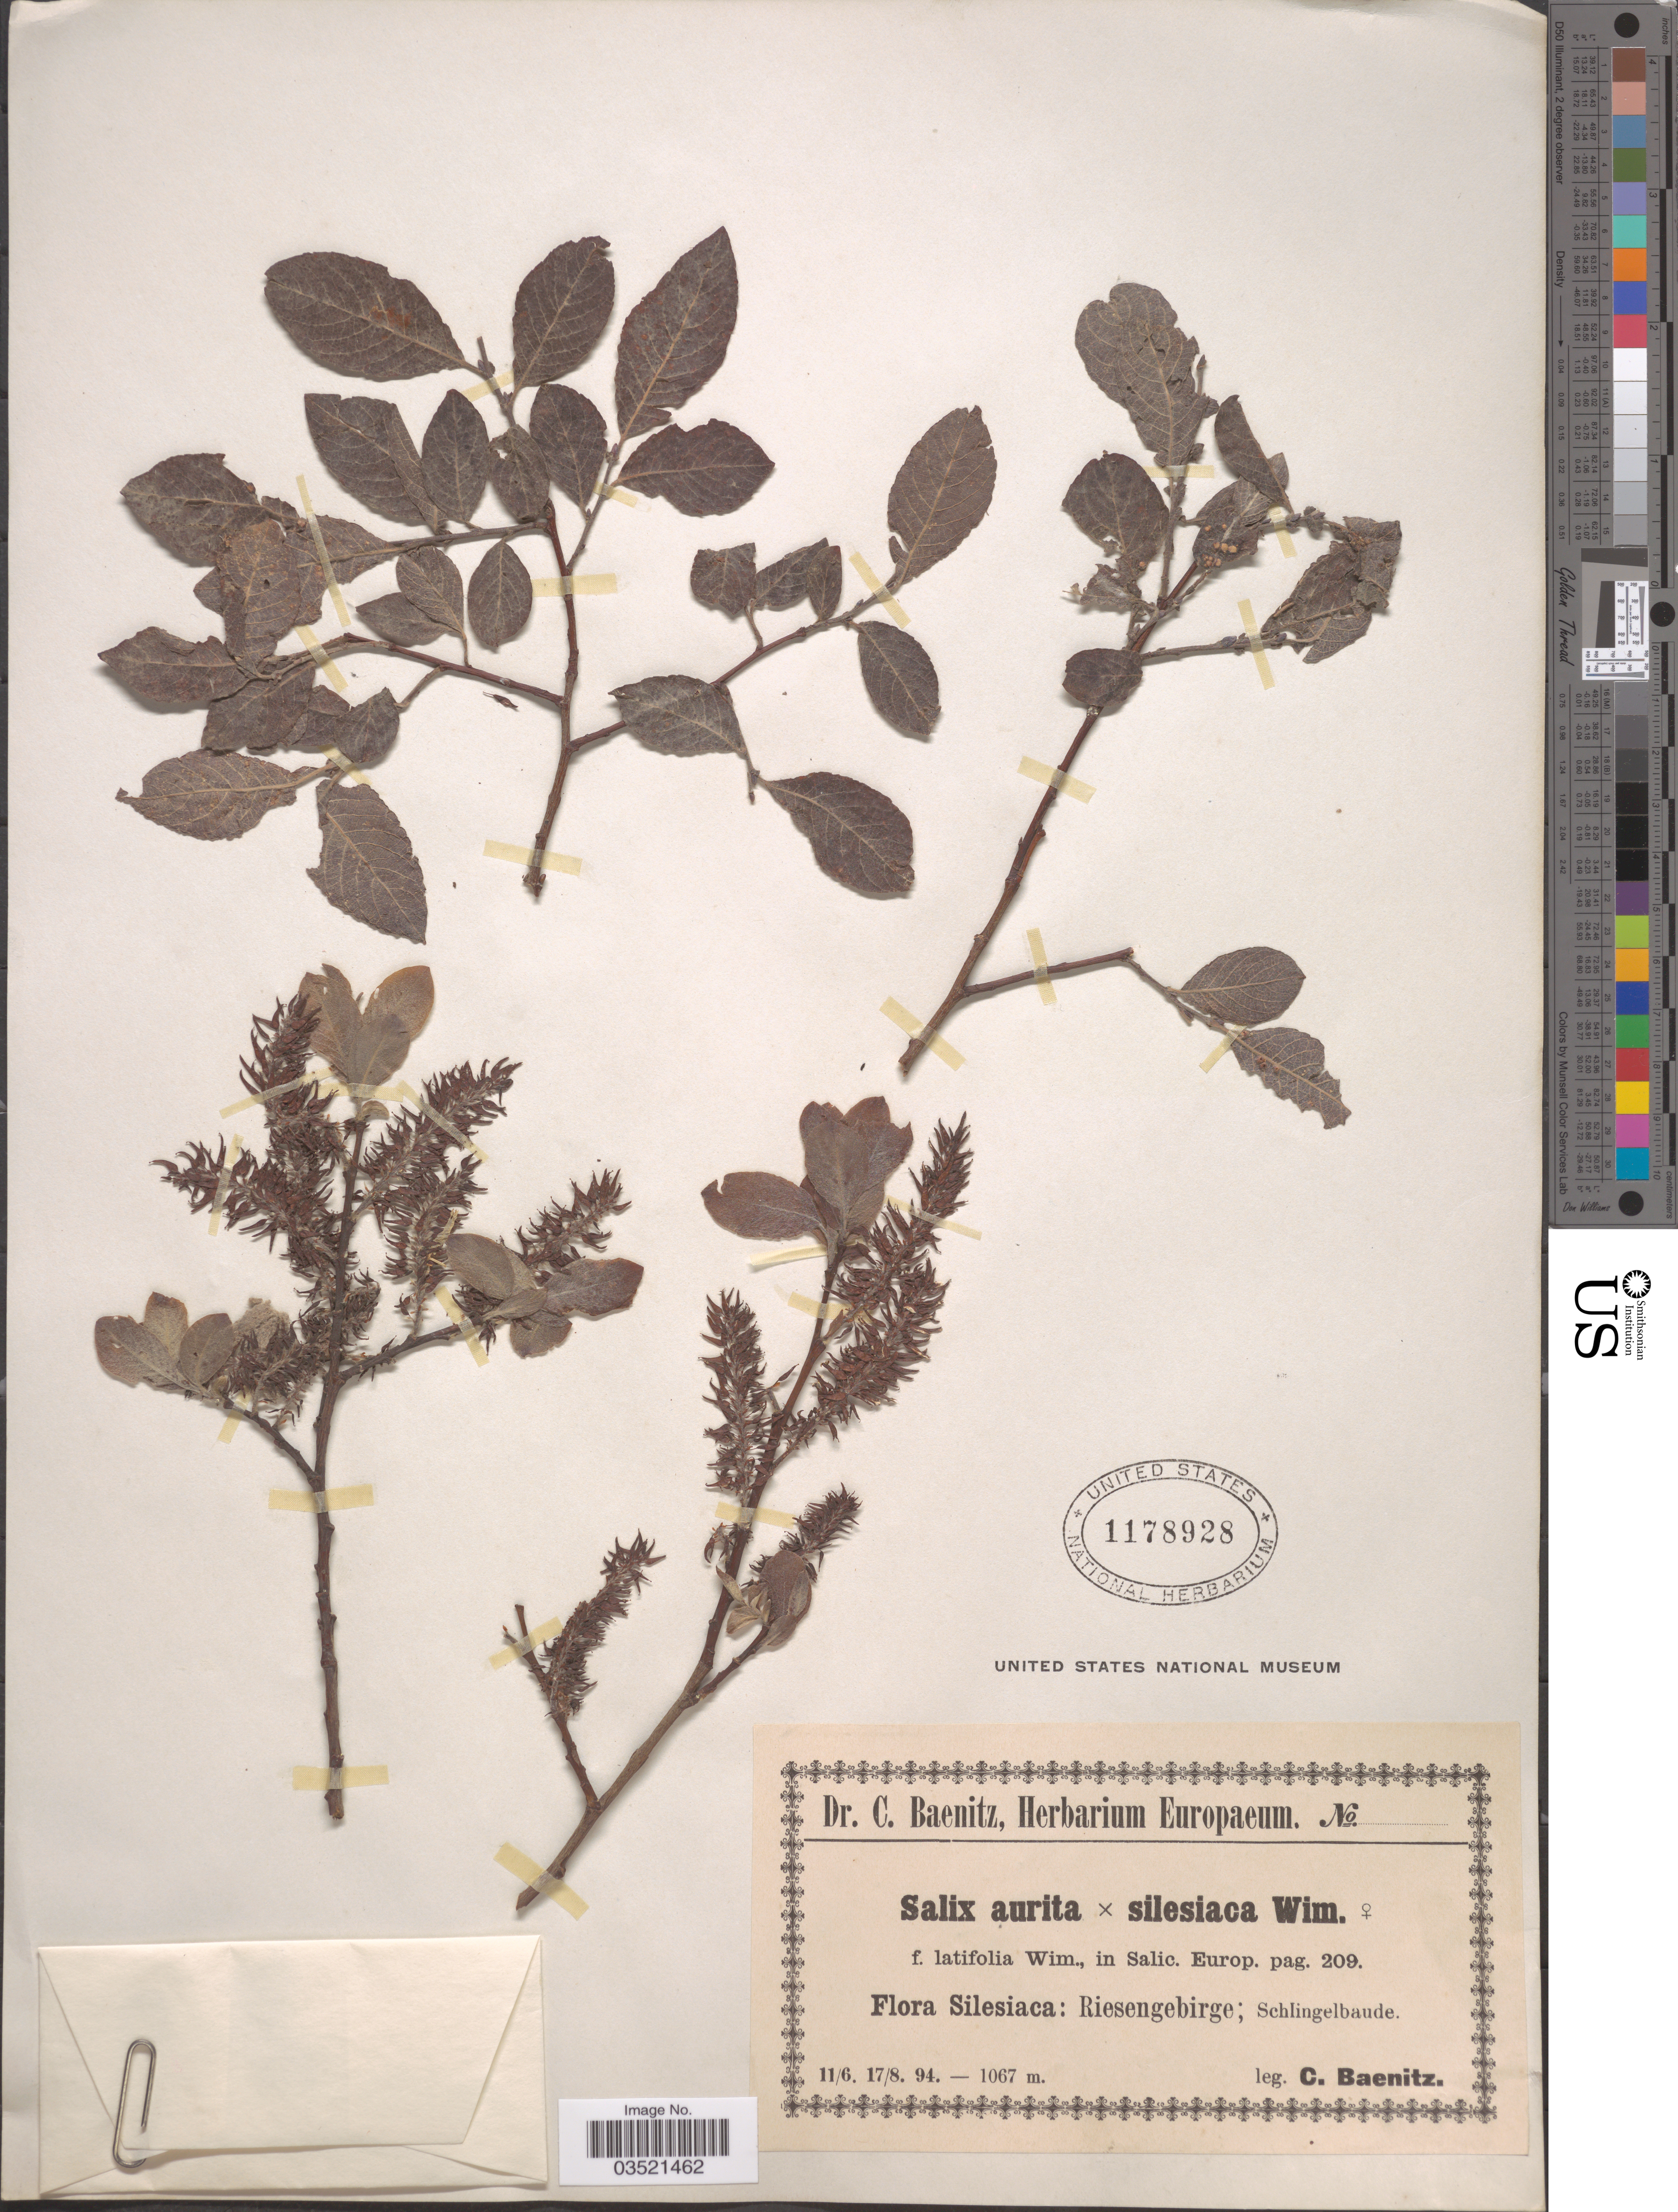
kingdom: Plantae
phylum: Tracheophyta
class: Magnoliopsida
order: Malpighiales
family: Salicaceae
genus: Salix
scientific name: Salix aurita x S. silesiaca f. latifolia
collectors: C. G. Baenitz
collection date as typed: Transcribed d/m/y: 11/6/94 to 17/8/94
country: Poland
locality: Silesiaca: Riesengebirge; Schlingelbaude.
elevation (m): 1067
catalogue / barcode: US 1178928